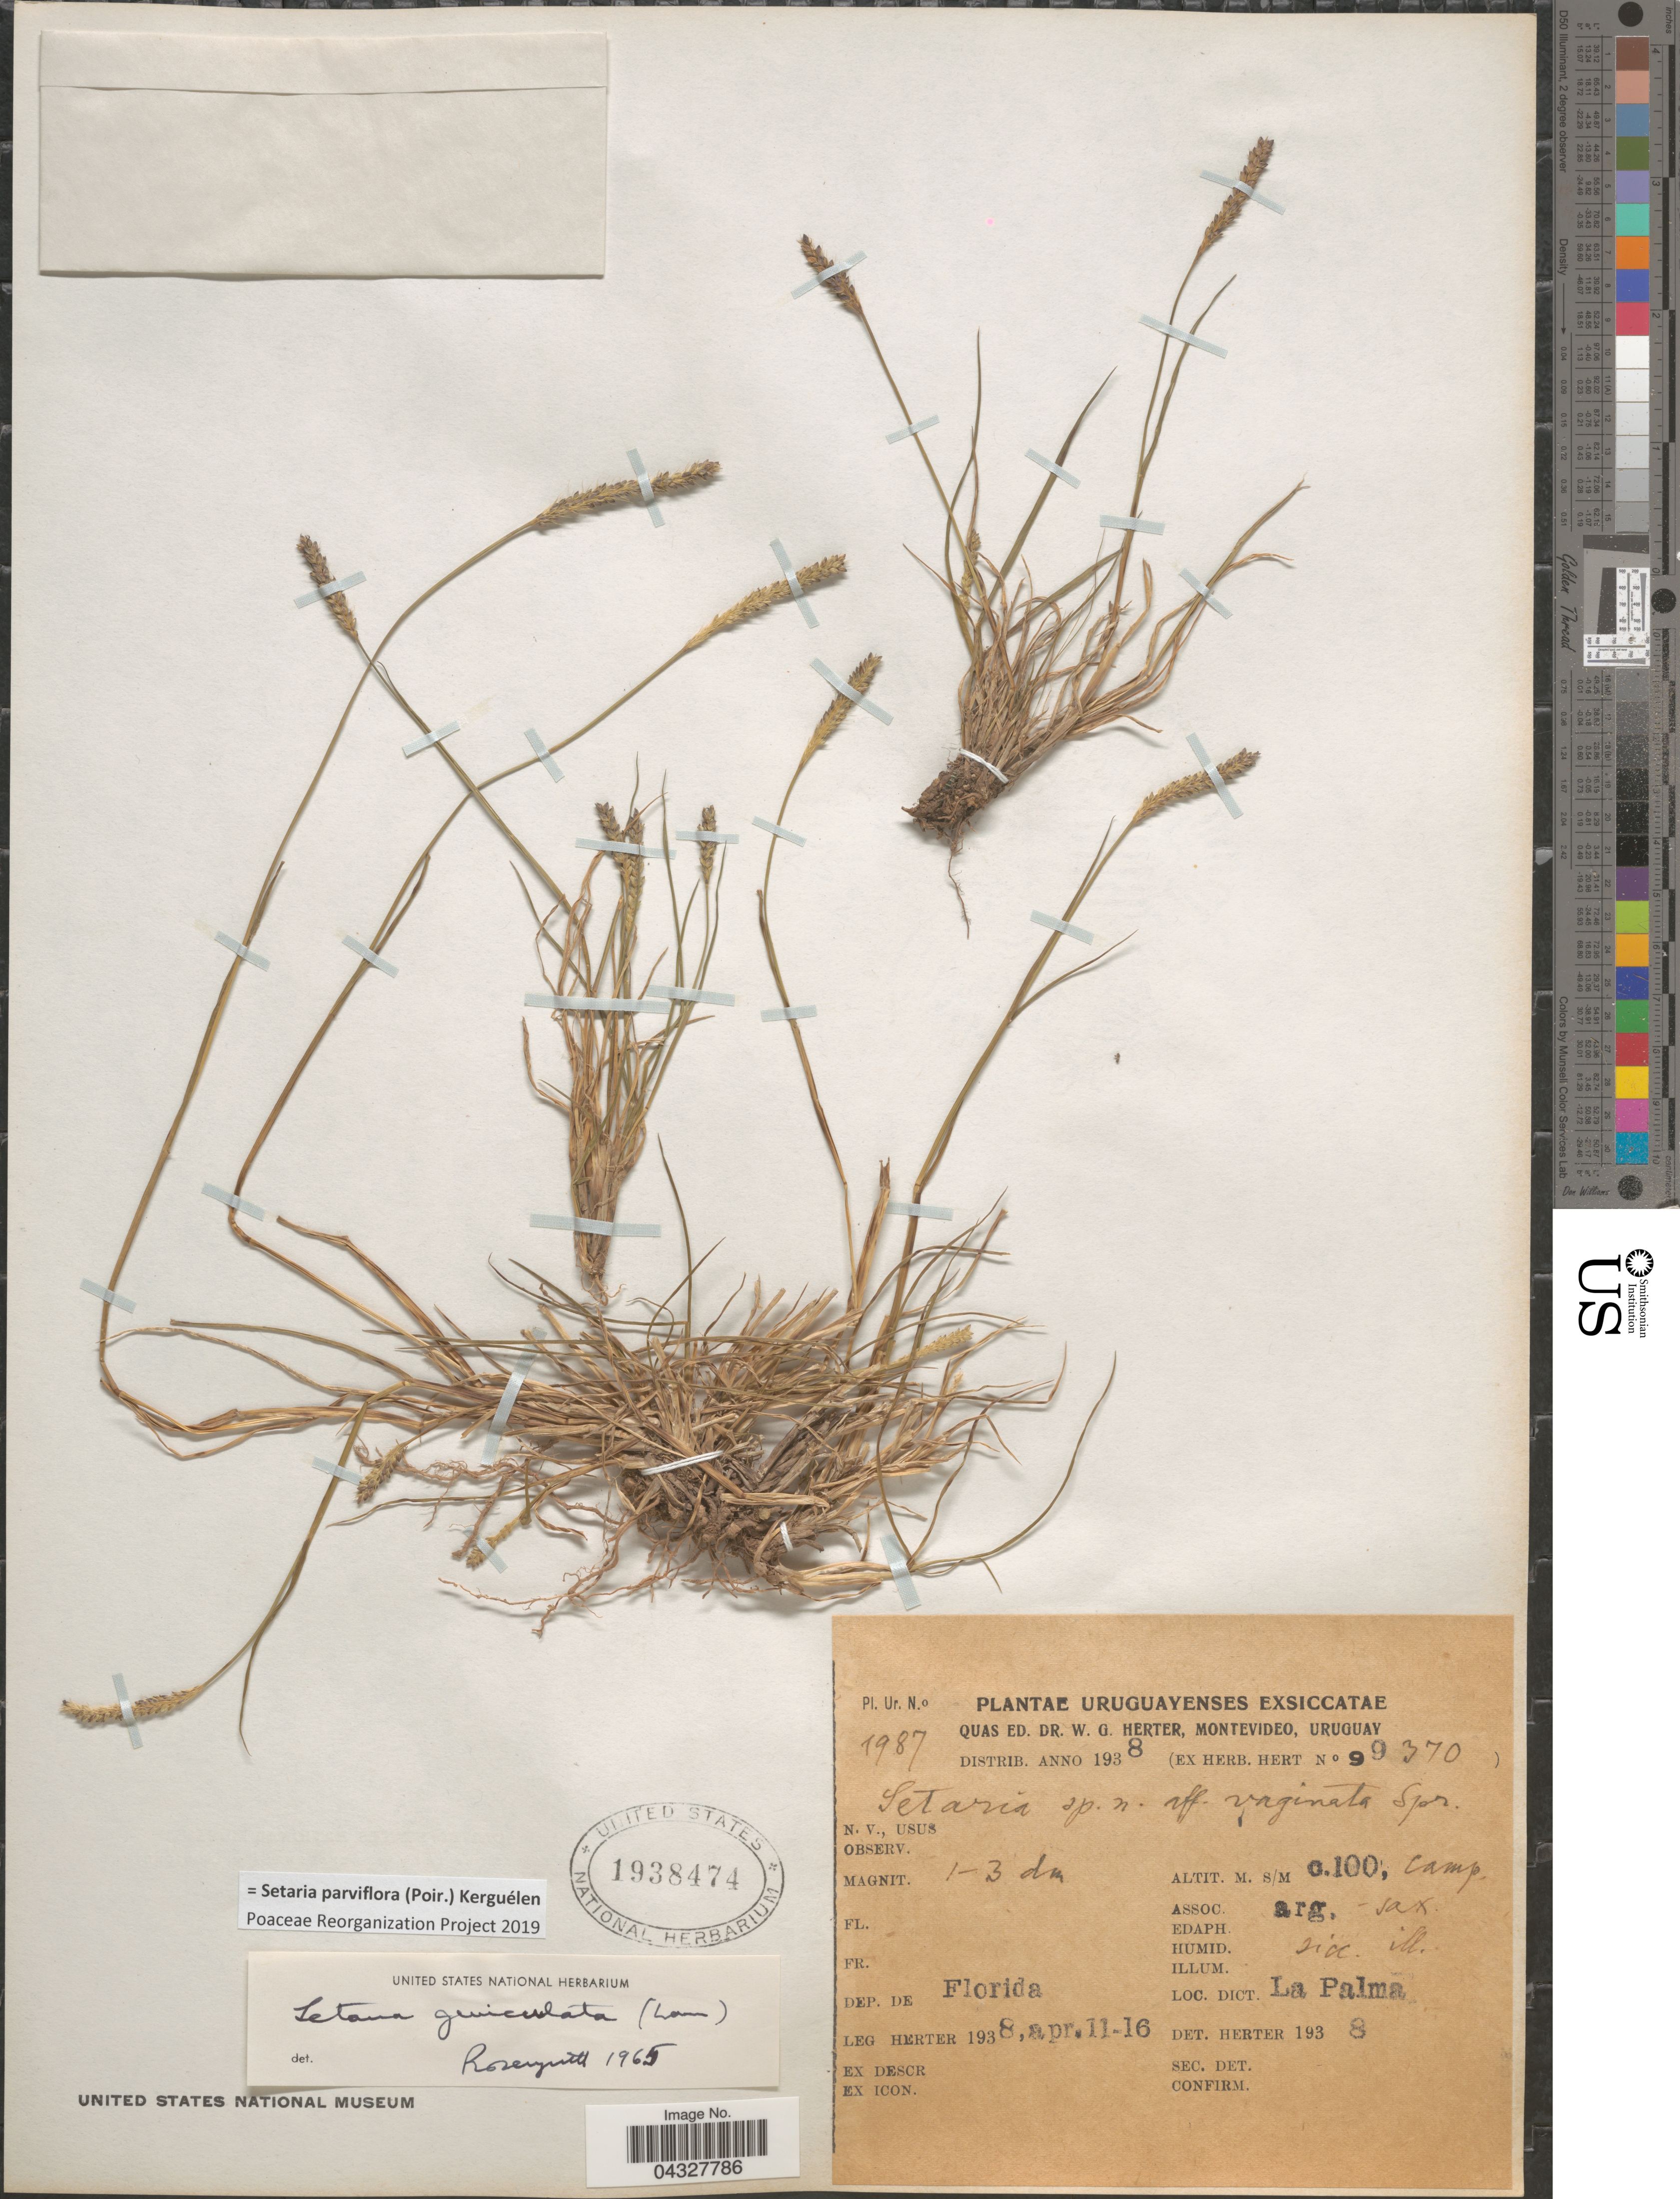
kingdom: Plantae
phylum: Tracheophyta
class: Liliopsida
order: Poales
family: Poaceae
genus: Setaria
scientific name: Setaria parviflora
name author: (Poir.) Kerguélen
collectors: G. Herter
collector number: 1987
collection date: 1938-04-11/1938-04-16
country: Uruguay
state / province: Florida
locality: Dep. De Florida. Camp. La Palma.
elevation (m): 100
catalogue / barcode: US 1938474